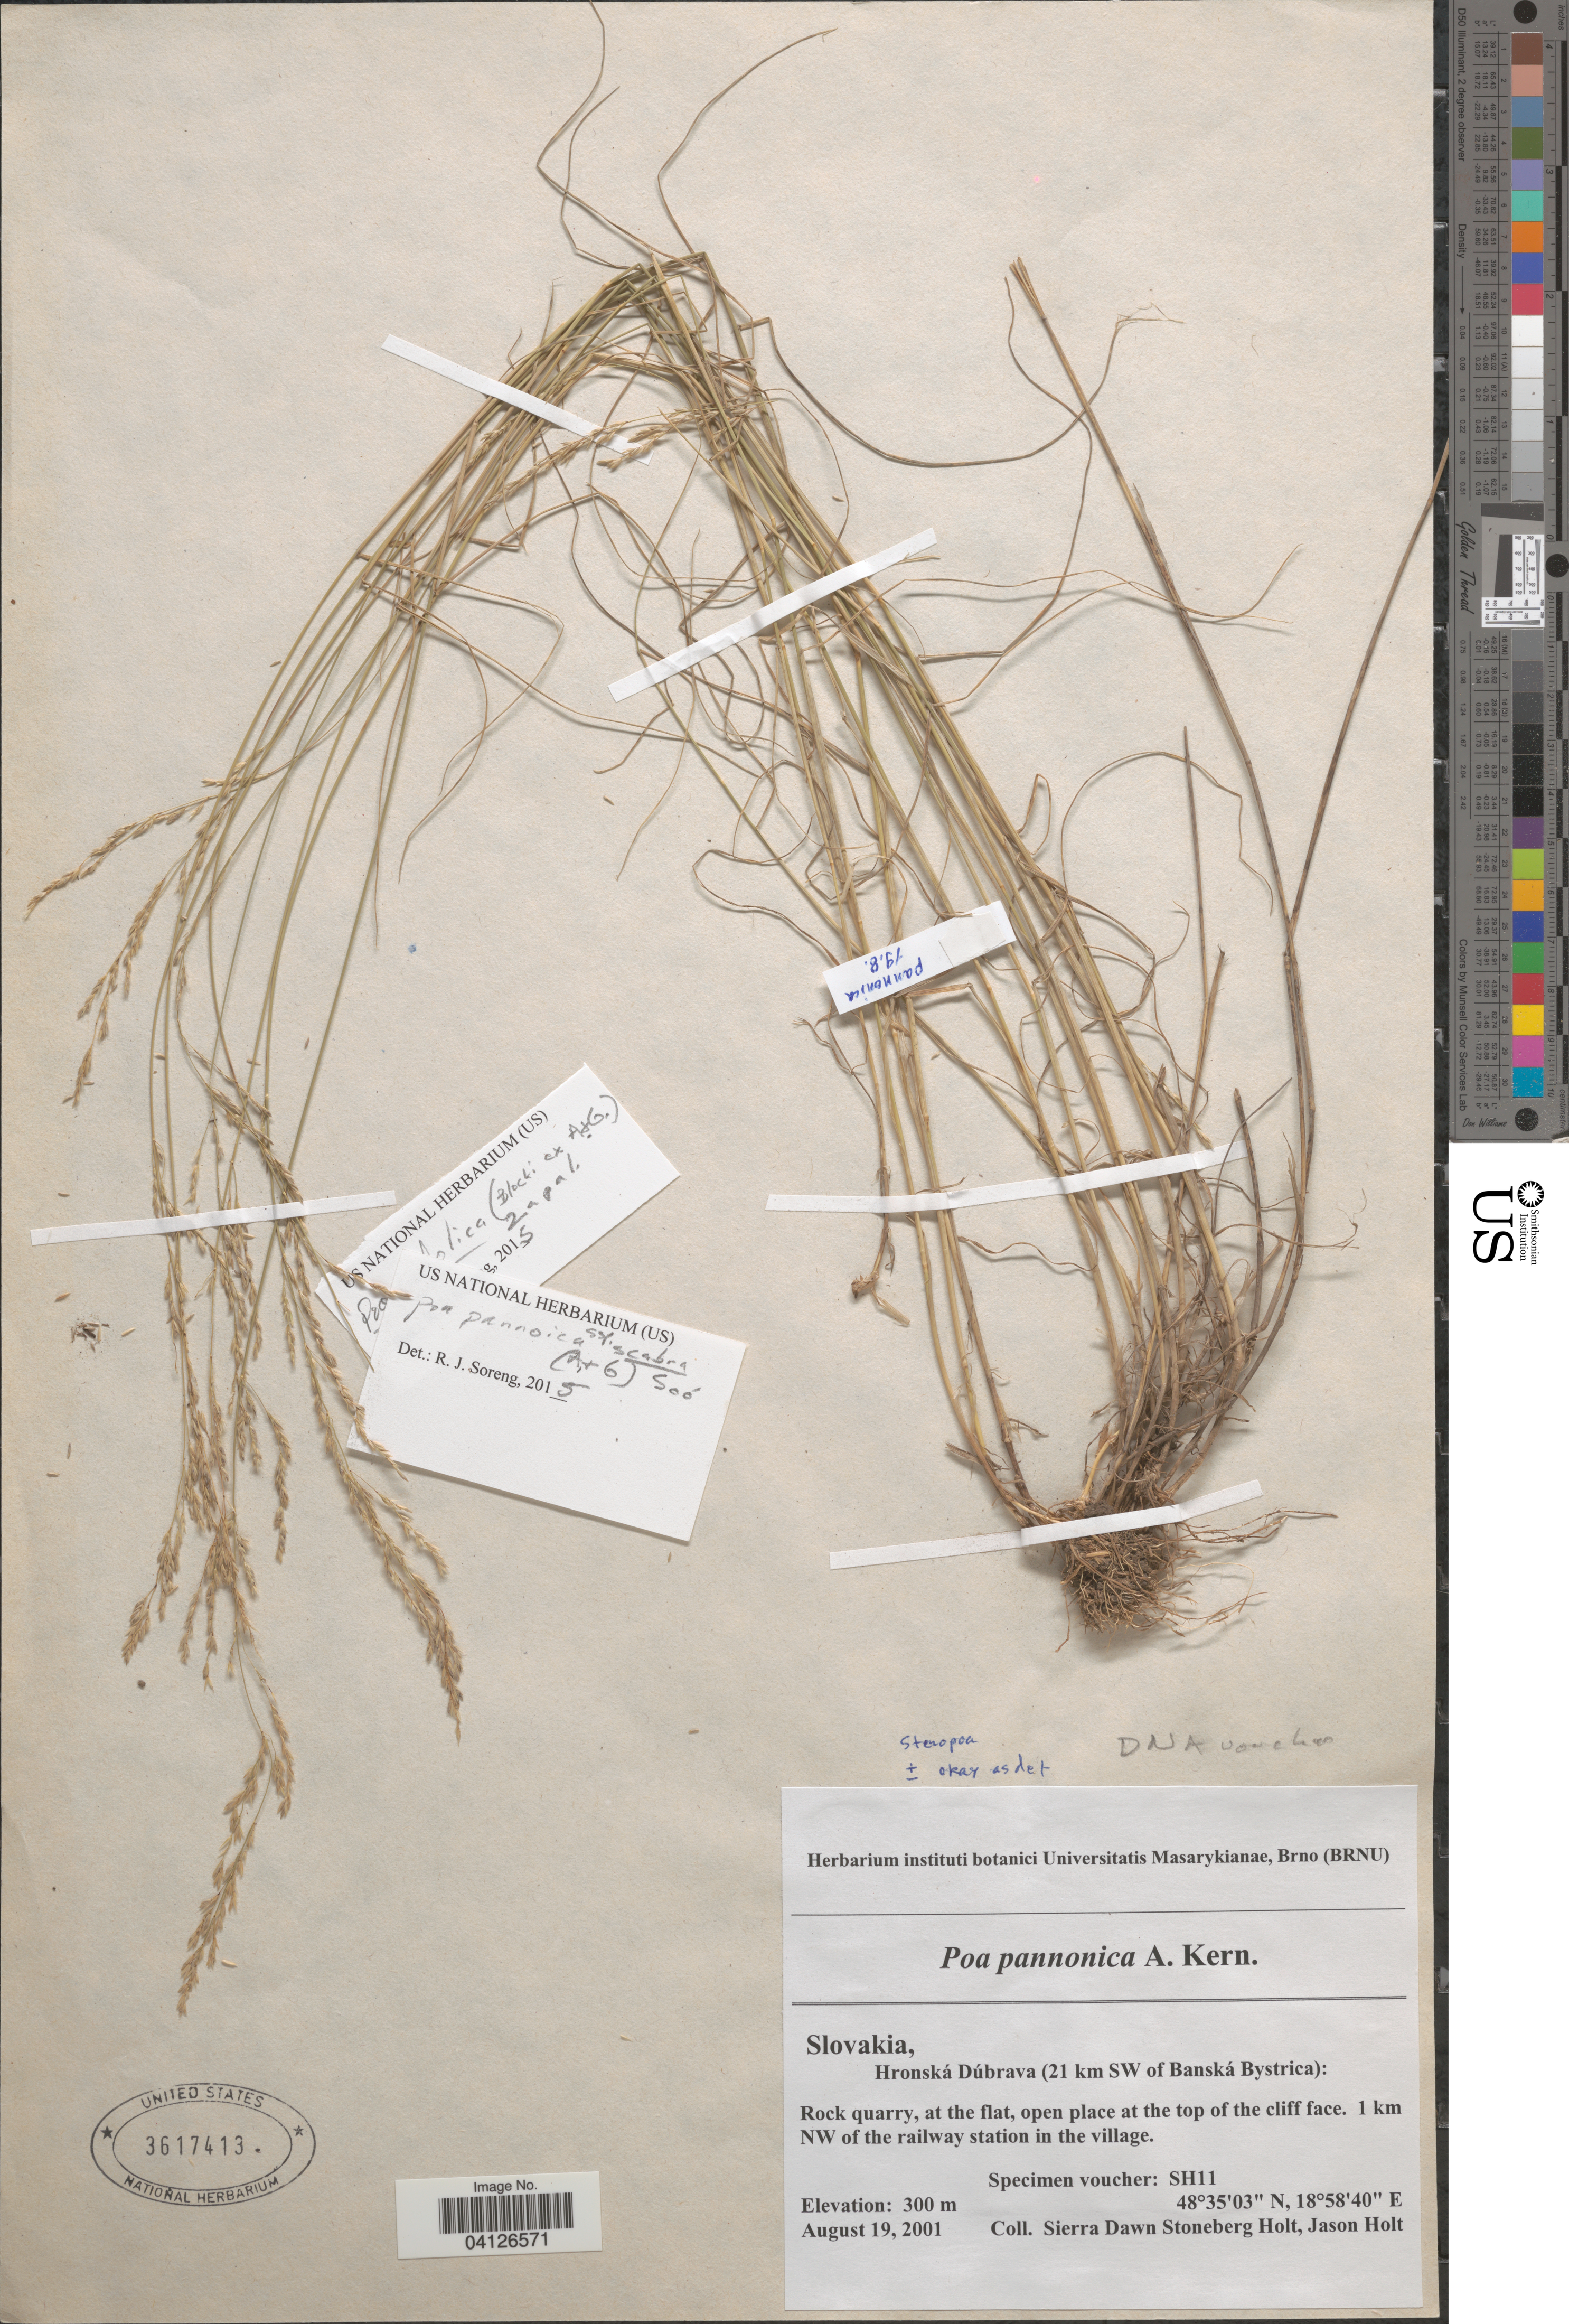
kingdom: Plantae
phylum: Tracheophyta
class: Liliopsida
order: Poales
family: Poaceae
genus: Poa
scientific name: Poa pannonica subsp. scabra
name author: (Kit. ex Asch. & Graebn.) Soó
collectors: S. Holt & J. A. Holt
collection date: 2001-08-19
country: Slovakia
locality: Slovakia, Hronská Dúbrava (21 km SW of Banská Bystrica): 1 km NW of the railway station in the village.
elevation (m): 300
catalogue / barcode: US 3617413